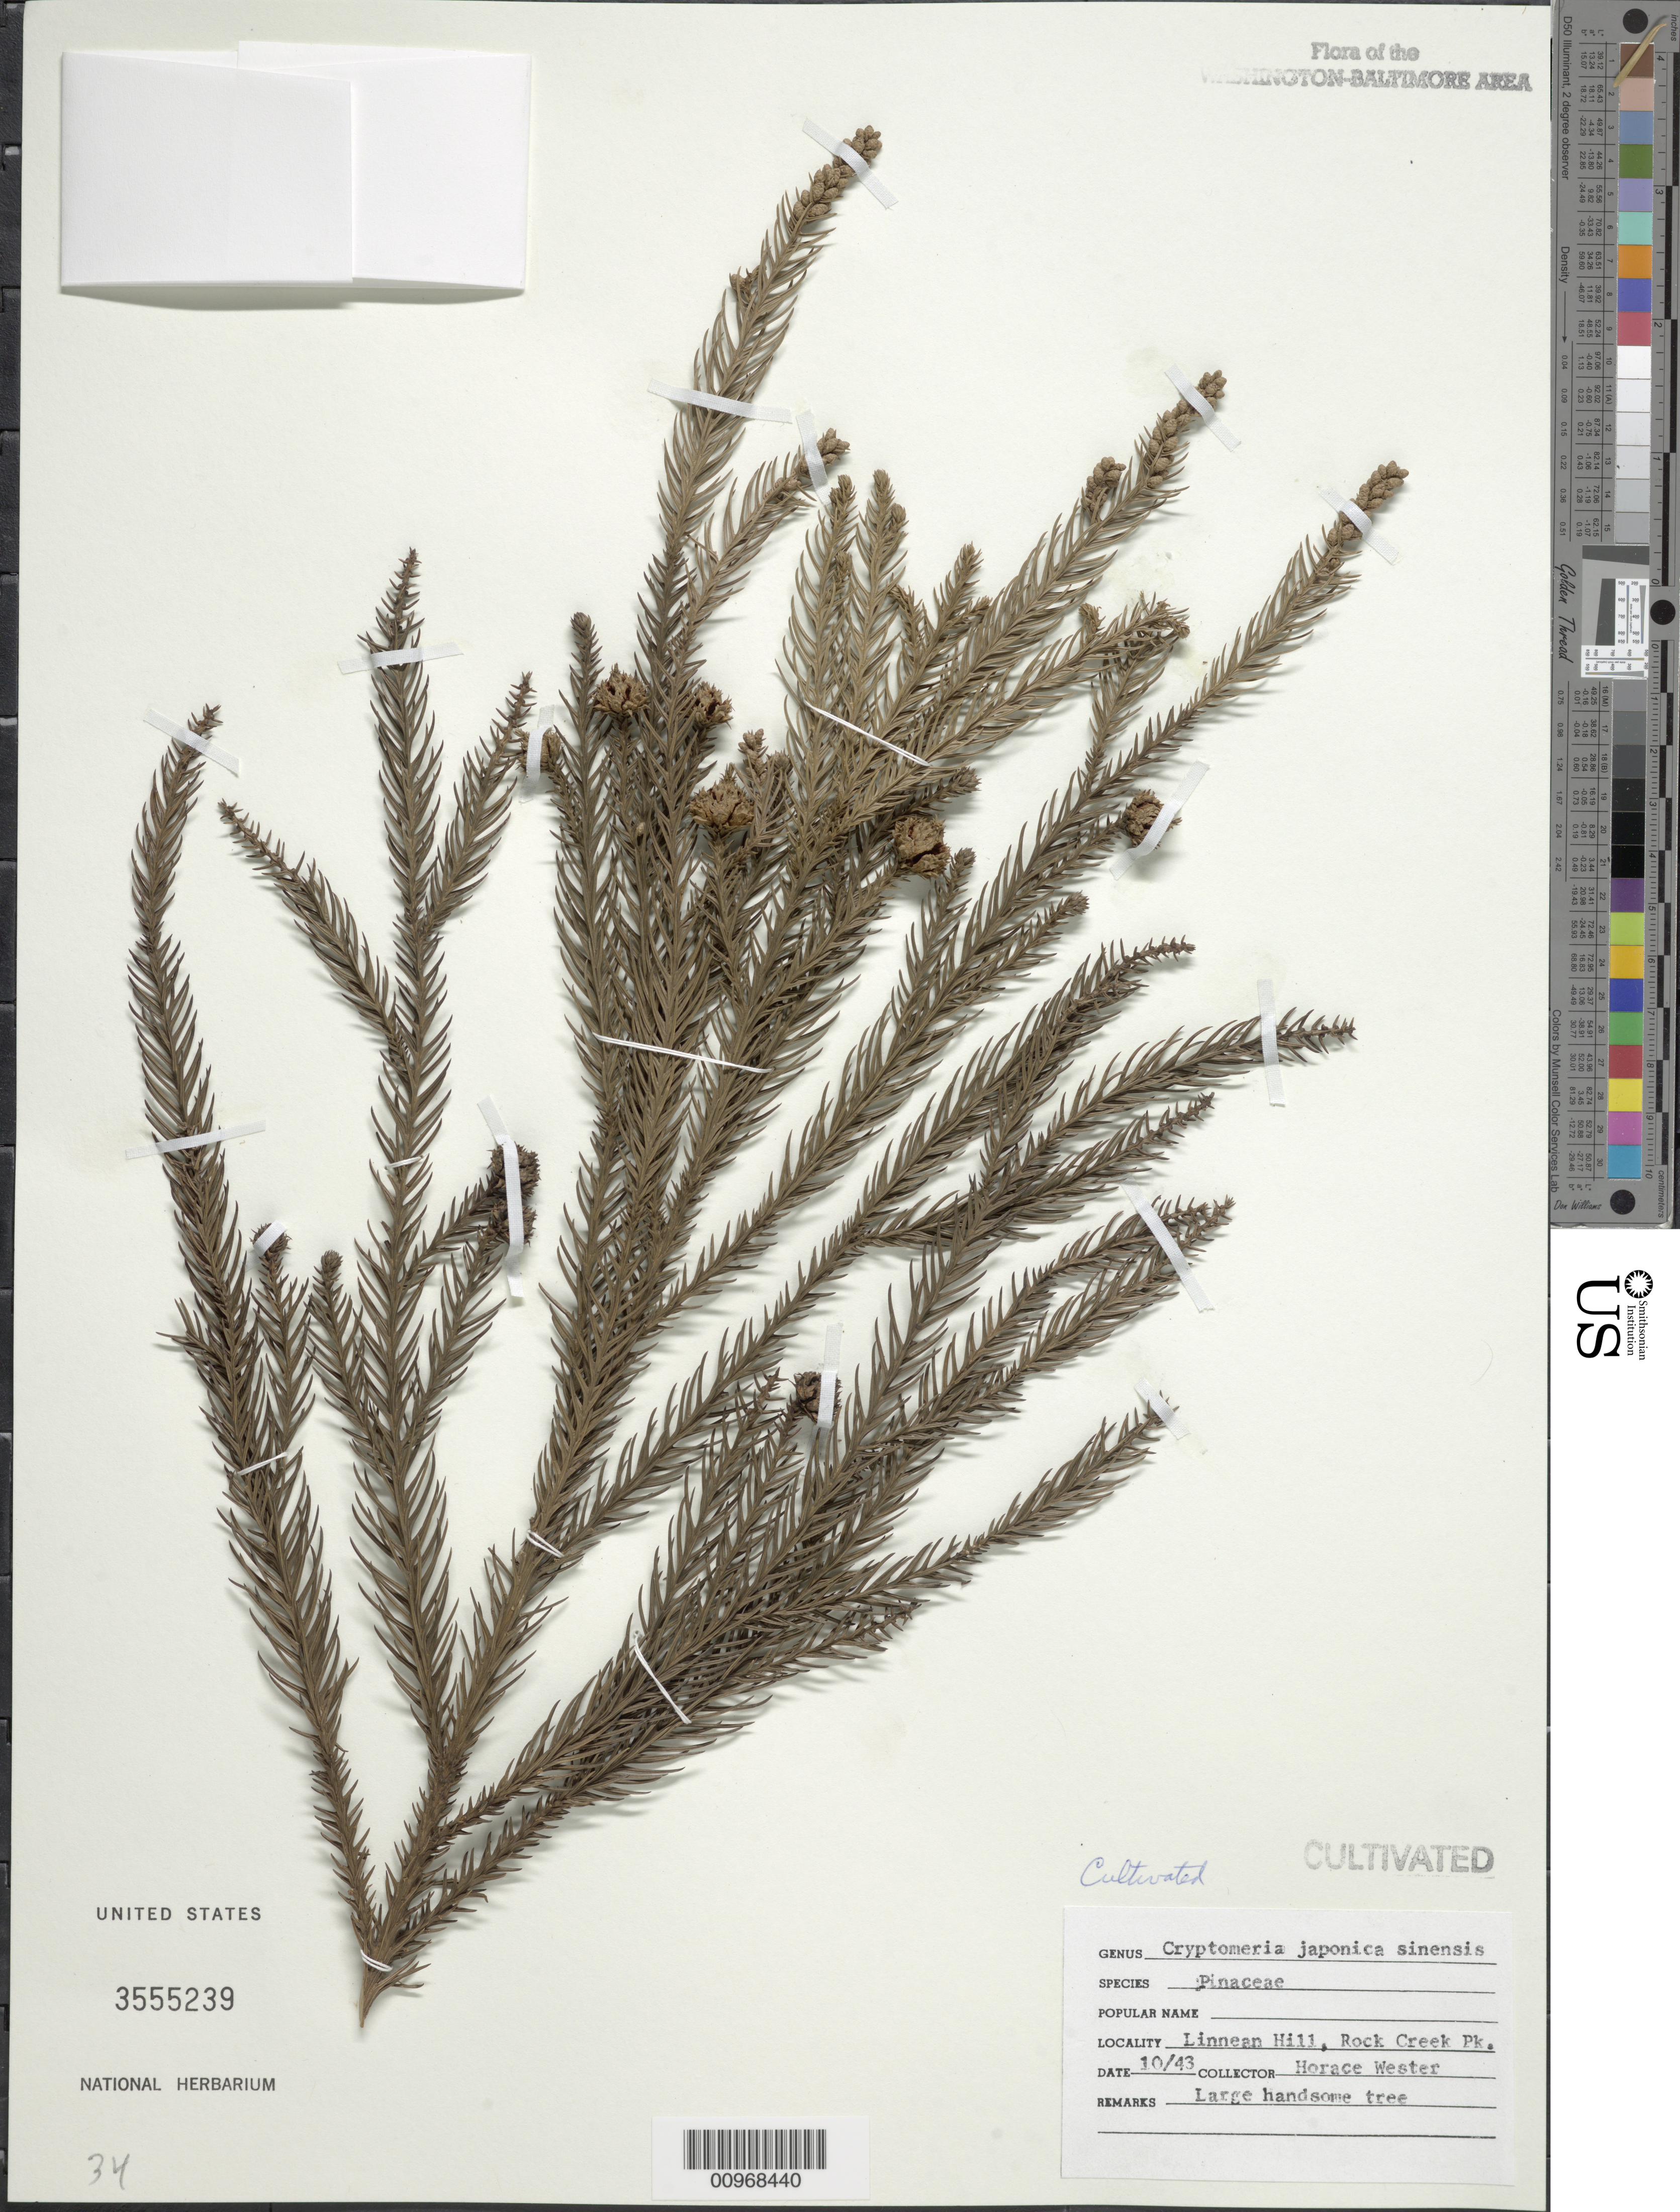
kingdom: Plantae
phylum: Tracheophyta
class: Pinopsida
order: Pinales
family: Cupressaceae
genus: Cryptomeria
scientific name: Cryptomeria japonica var. sinensis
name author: Miq.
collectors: H. Wester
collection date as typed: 10/43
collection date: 1943-10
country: United States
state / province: District of Columbia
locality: Linnean Hill, Rock Creek Park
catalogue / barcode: US 3555239